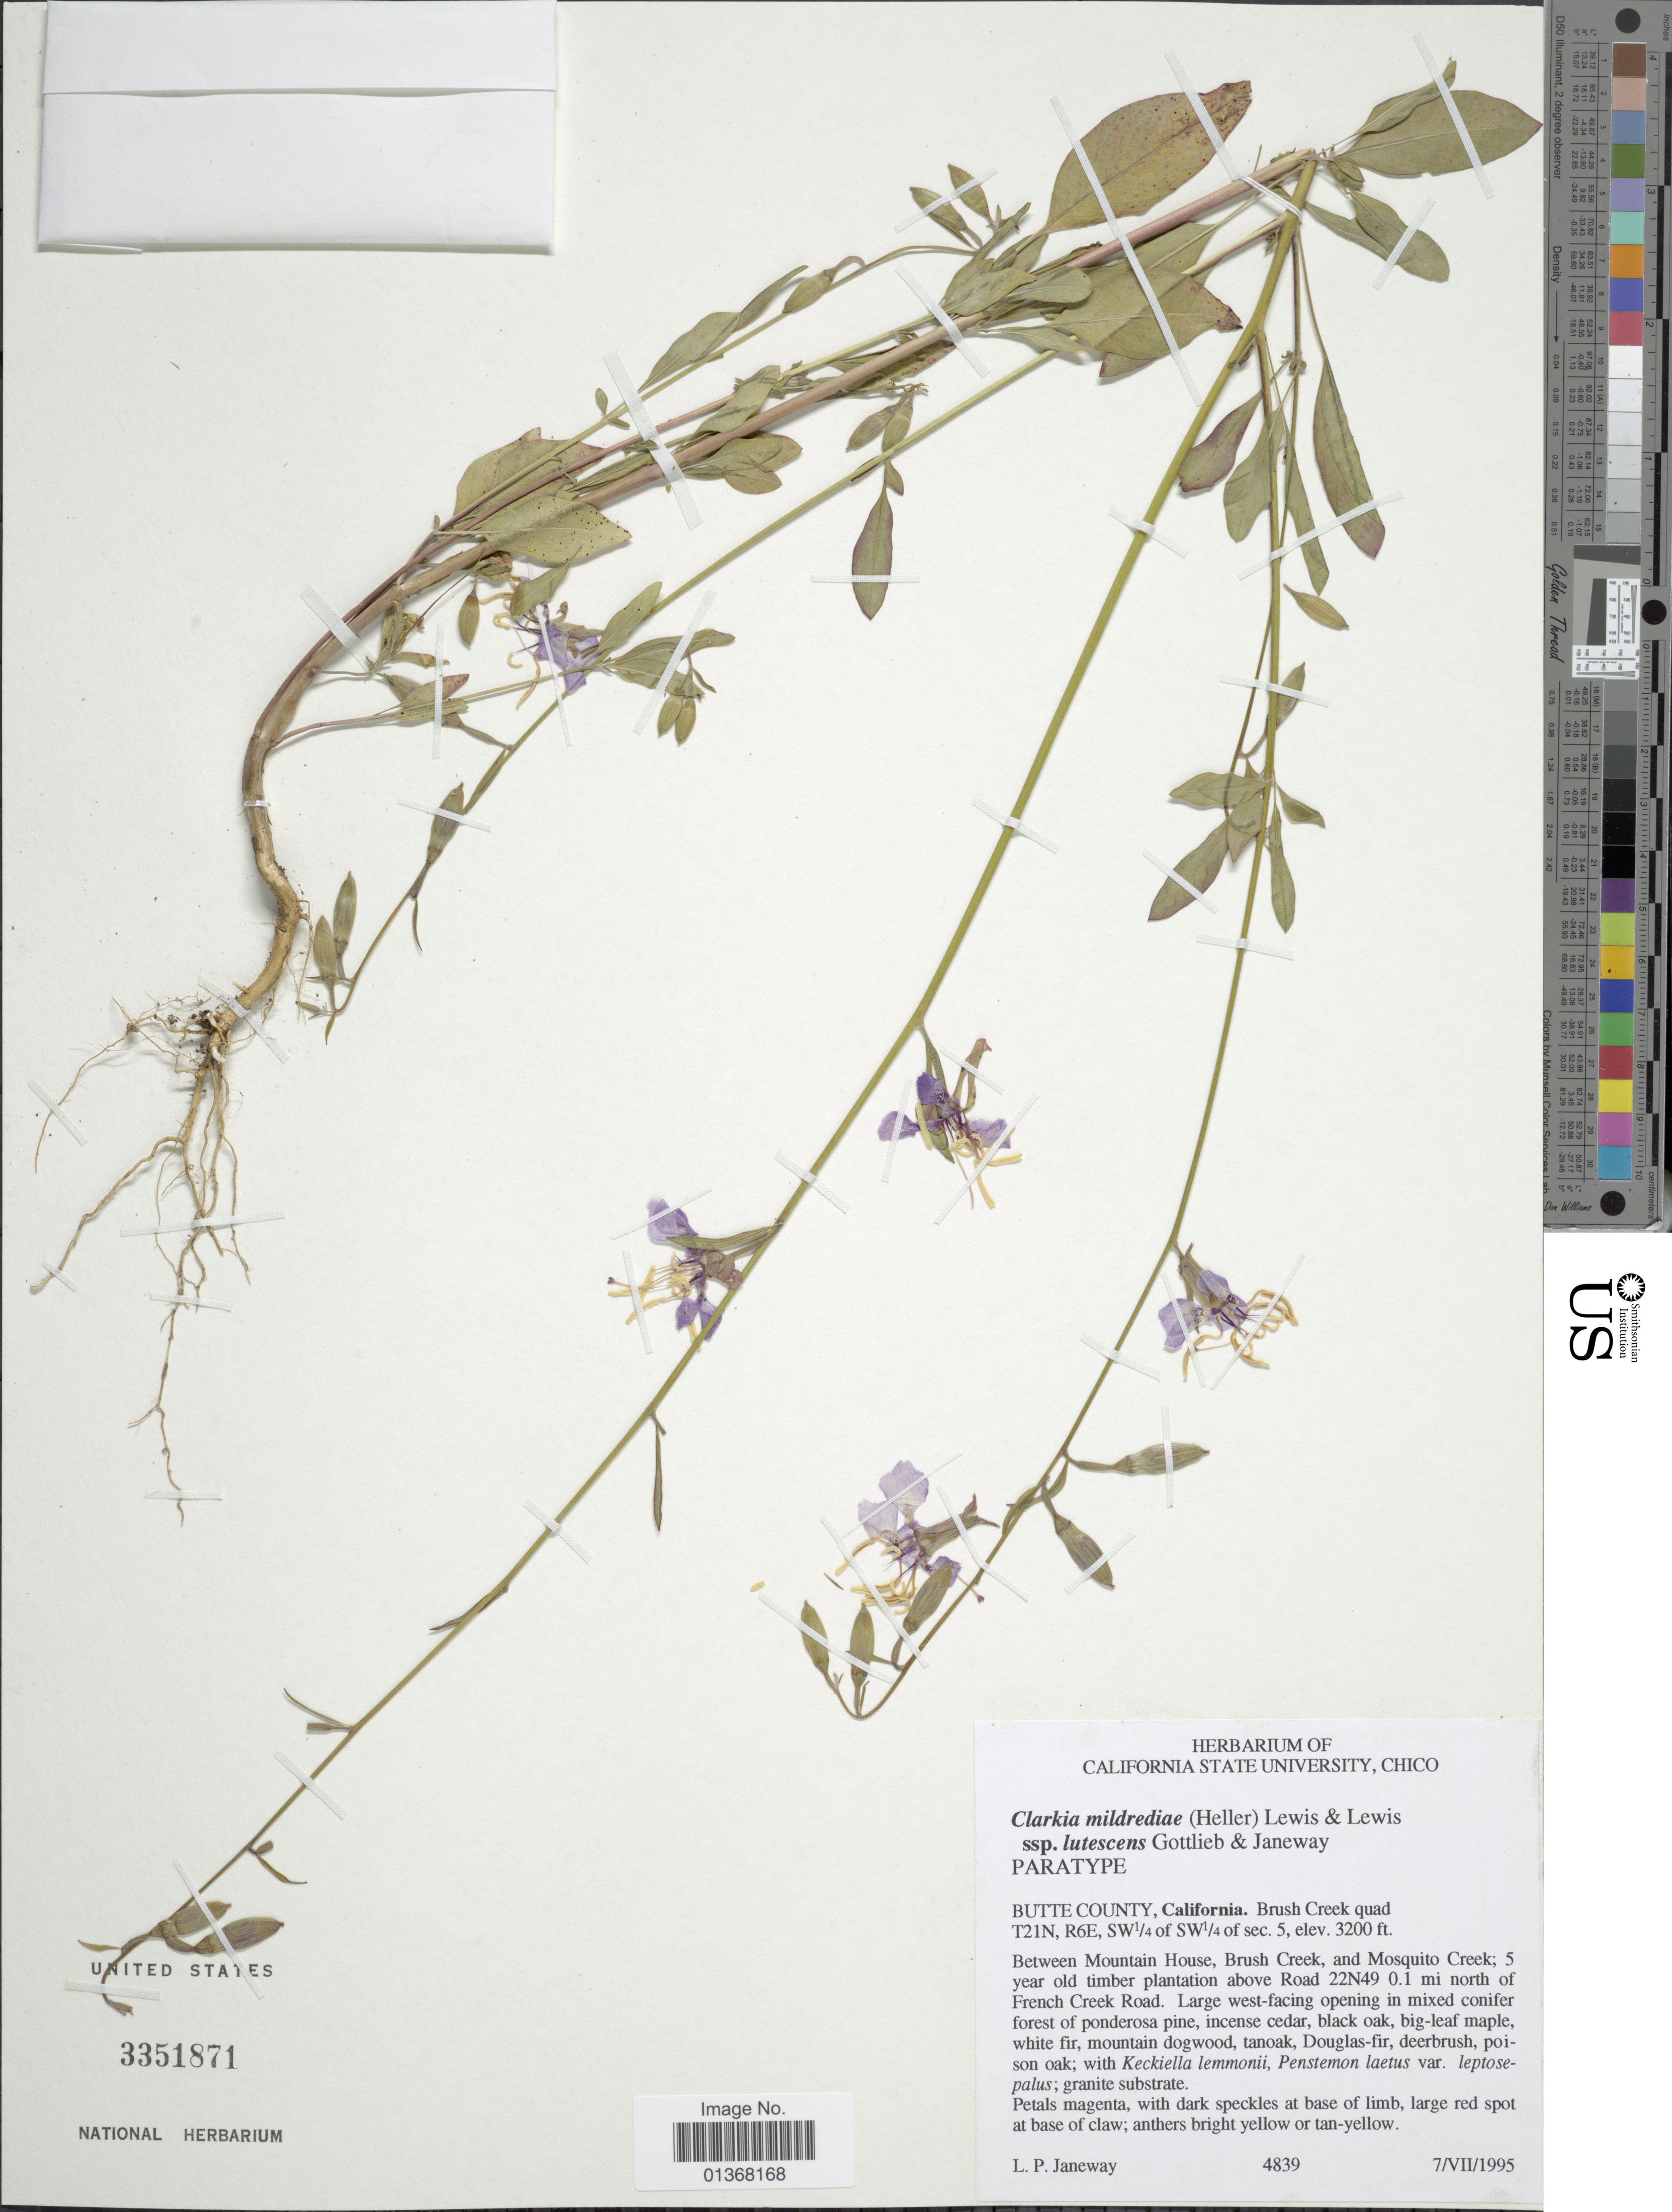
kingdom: Plantae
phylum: Tracheophyta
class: Magnoliopsida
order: Myrtales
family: Onagraceae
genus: Clarkia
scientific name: Clarkia mildrediae subsp. lutescens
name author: (A. Heller) Gottlieb & Janeway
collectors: L. P. Janeway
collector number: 4839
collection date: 1995-07-07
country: United States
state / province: California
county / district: Butte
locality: Butte County, Brush Creek quad T21N, R6E, SW¼ of SW¼ of sec. 5, between Mountain House, Brush Creek, and Mosquito Creek; 5 year old timber plantation above Road 22N49 0.1 mi north of French Creek Road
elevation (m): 975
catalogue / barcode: US 3351871